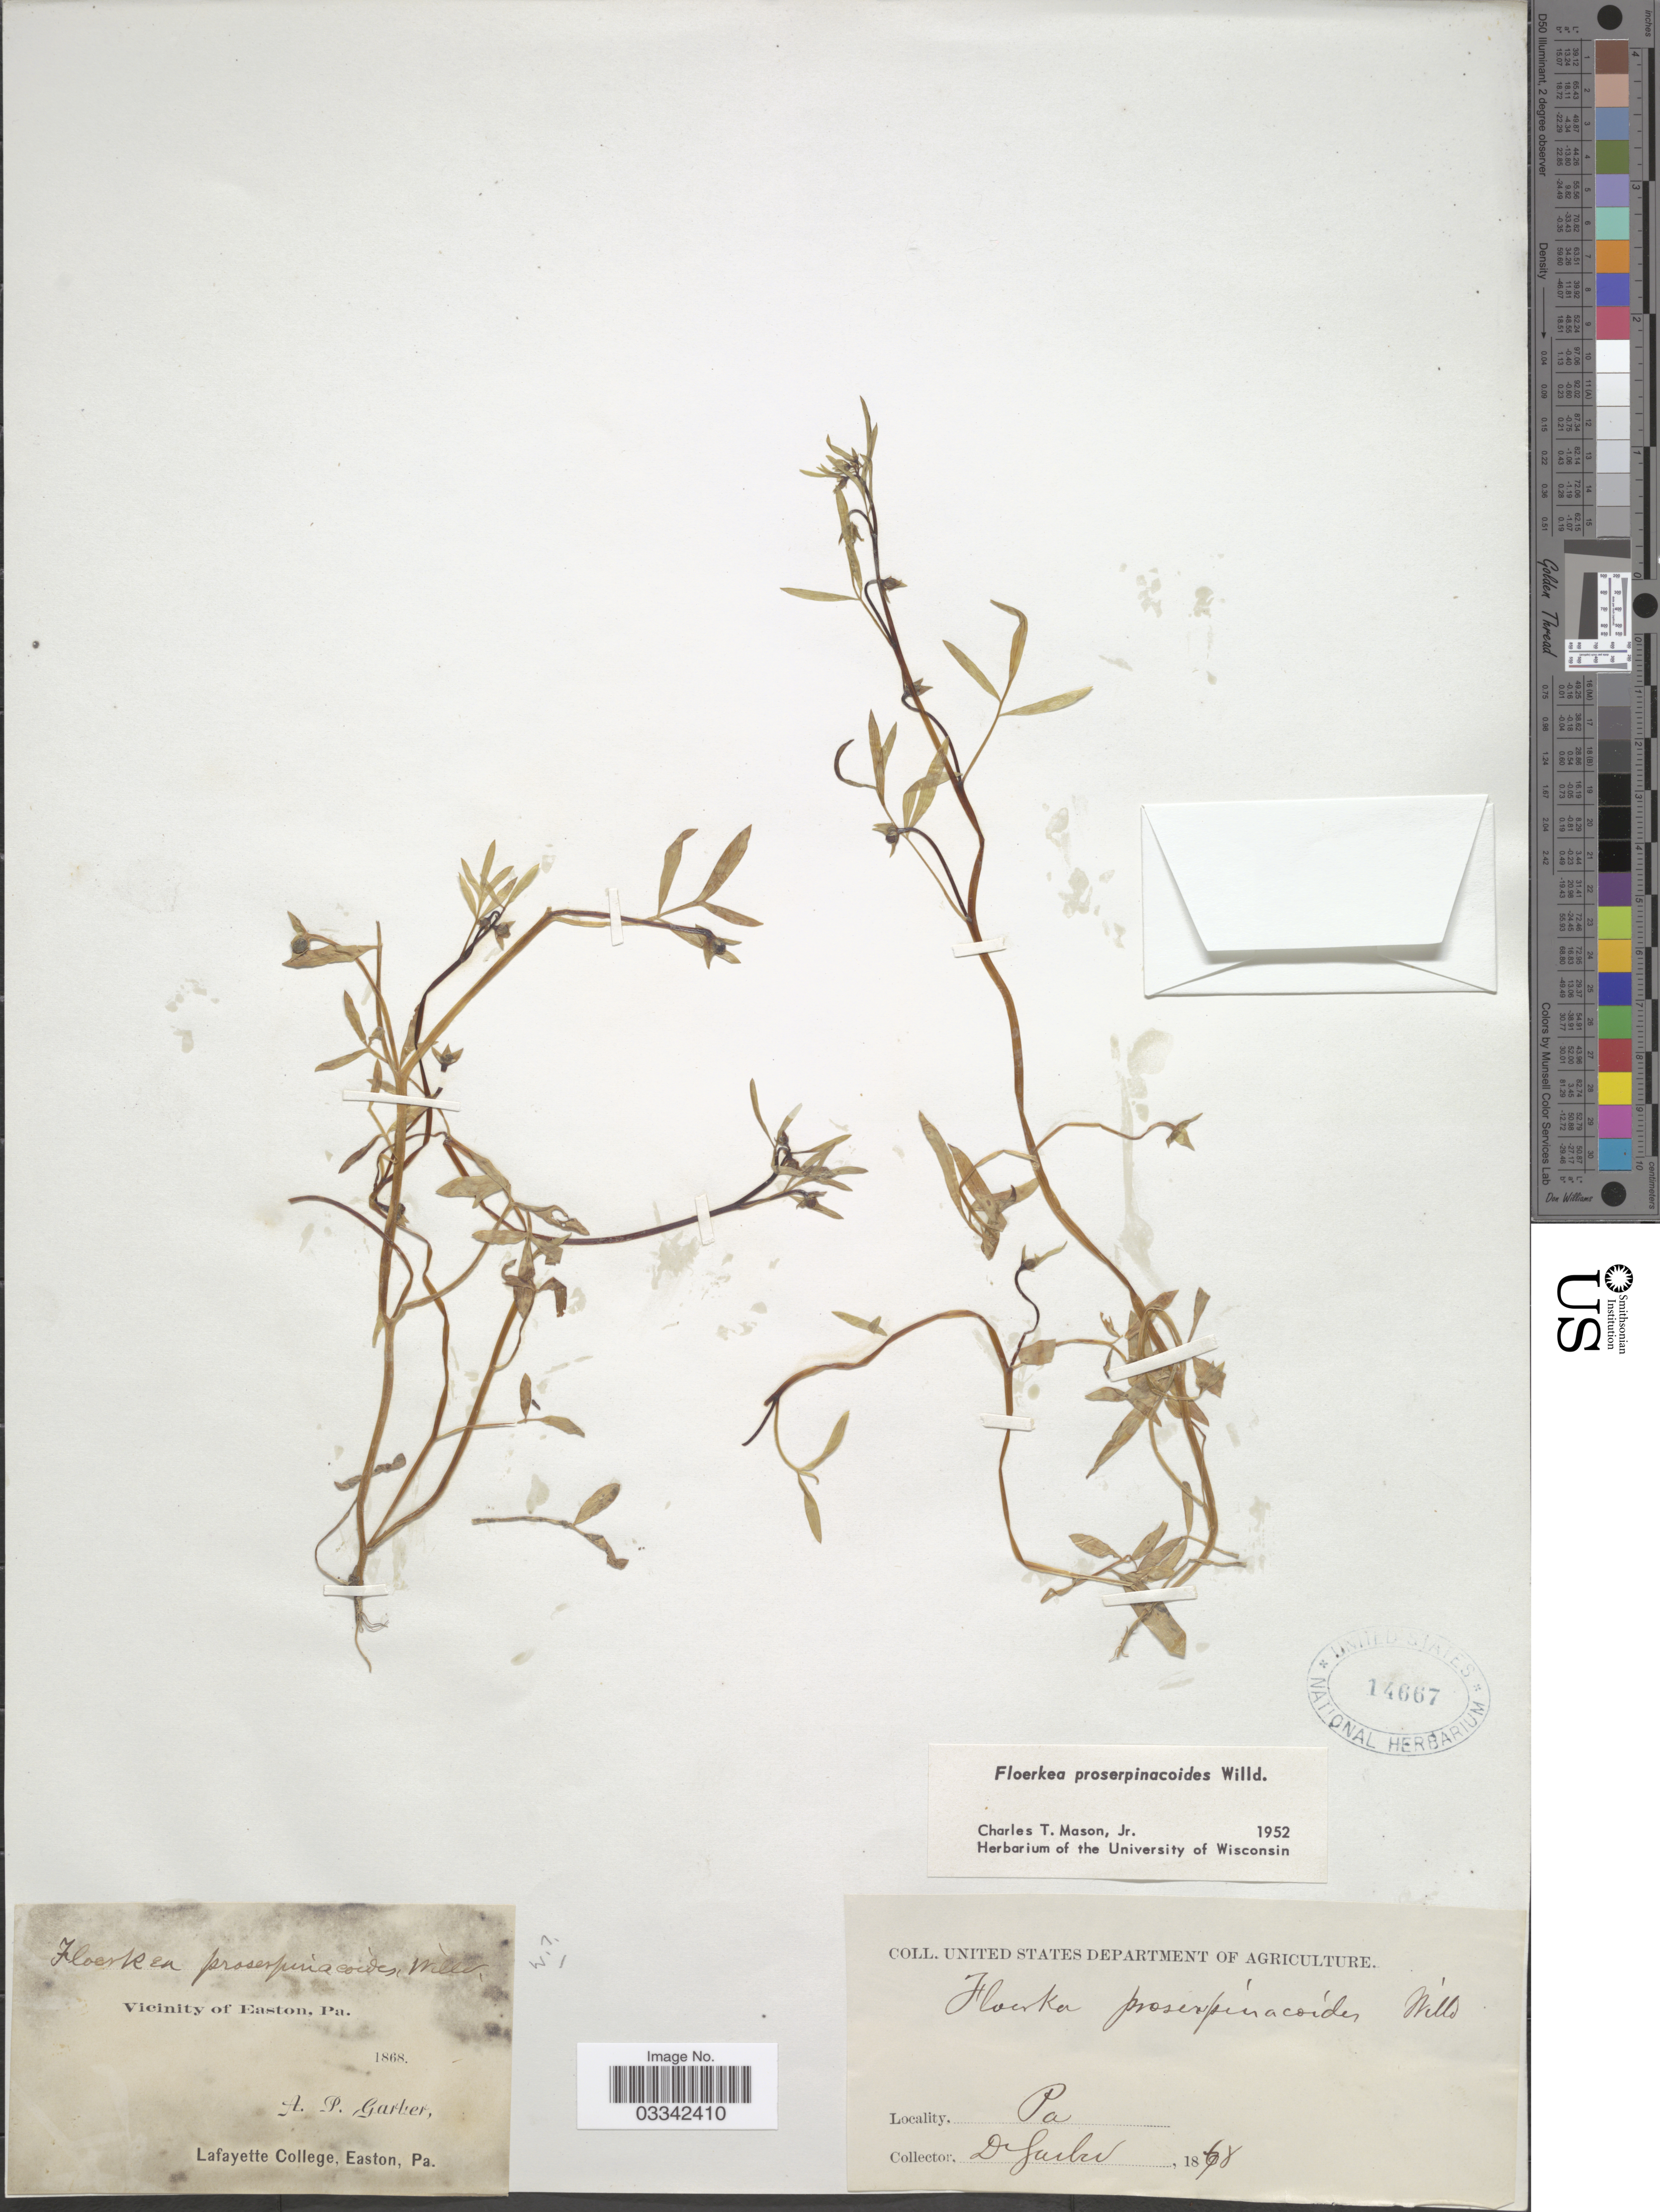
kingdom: Plantae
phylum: Tracheophyta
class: Magnoliopsida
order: Brassicales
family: Limnanthaceae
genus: Floerkea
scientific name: Floerkea proserpinacoides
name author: Willd.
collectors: A. P. Garber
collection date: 1868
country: United States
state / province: Pennsylvania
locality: Vicinity of Easton.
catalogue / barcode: US 14667